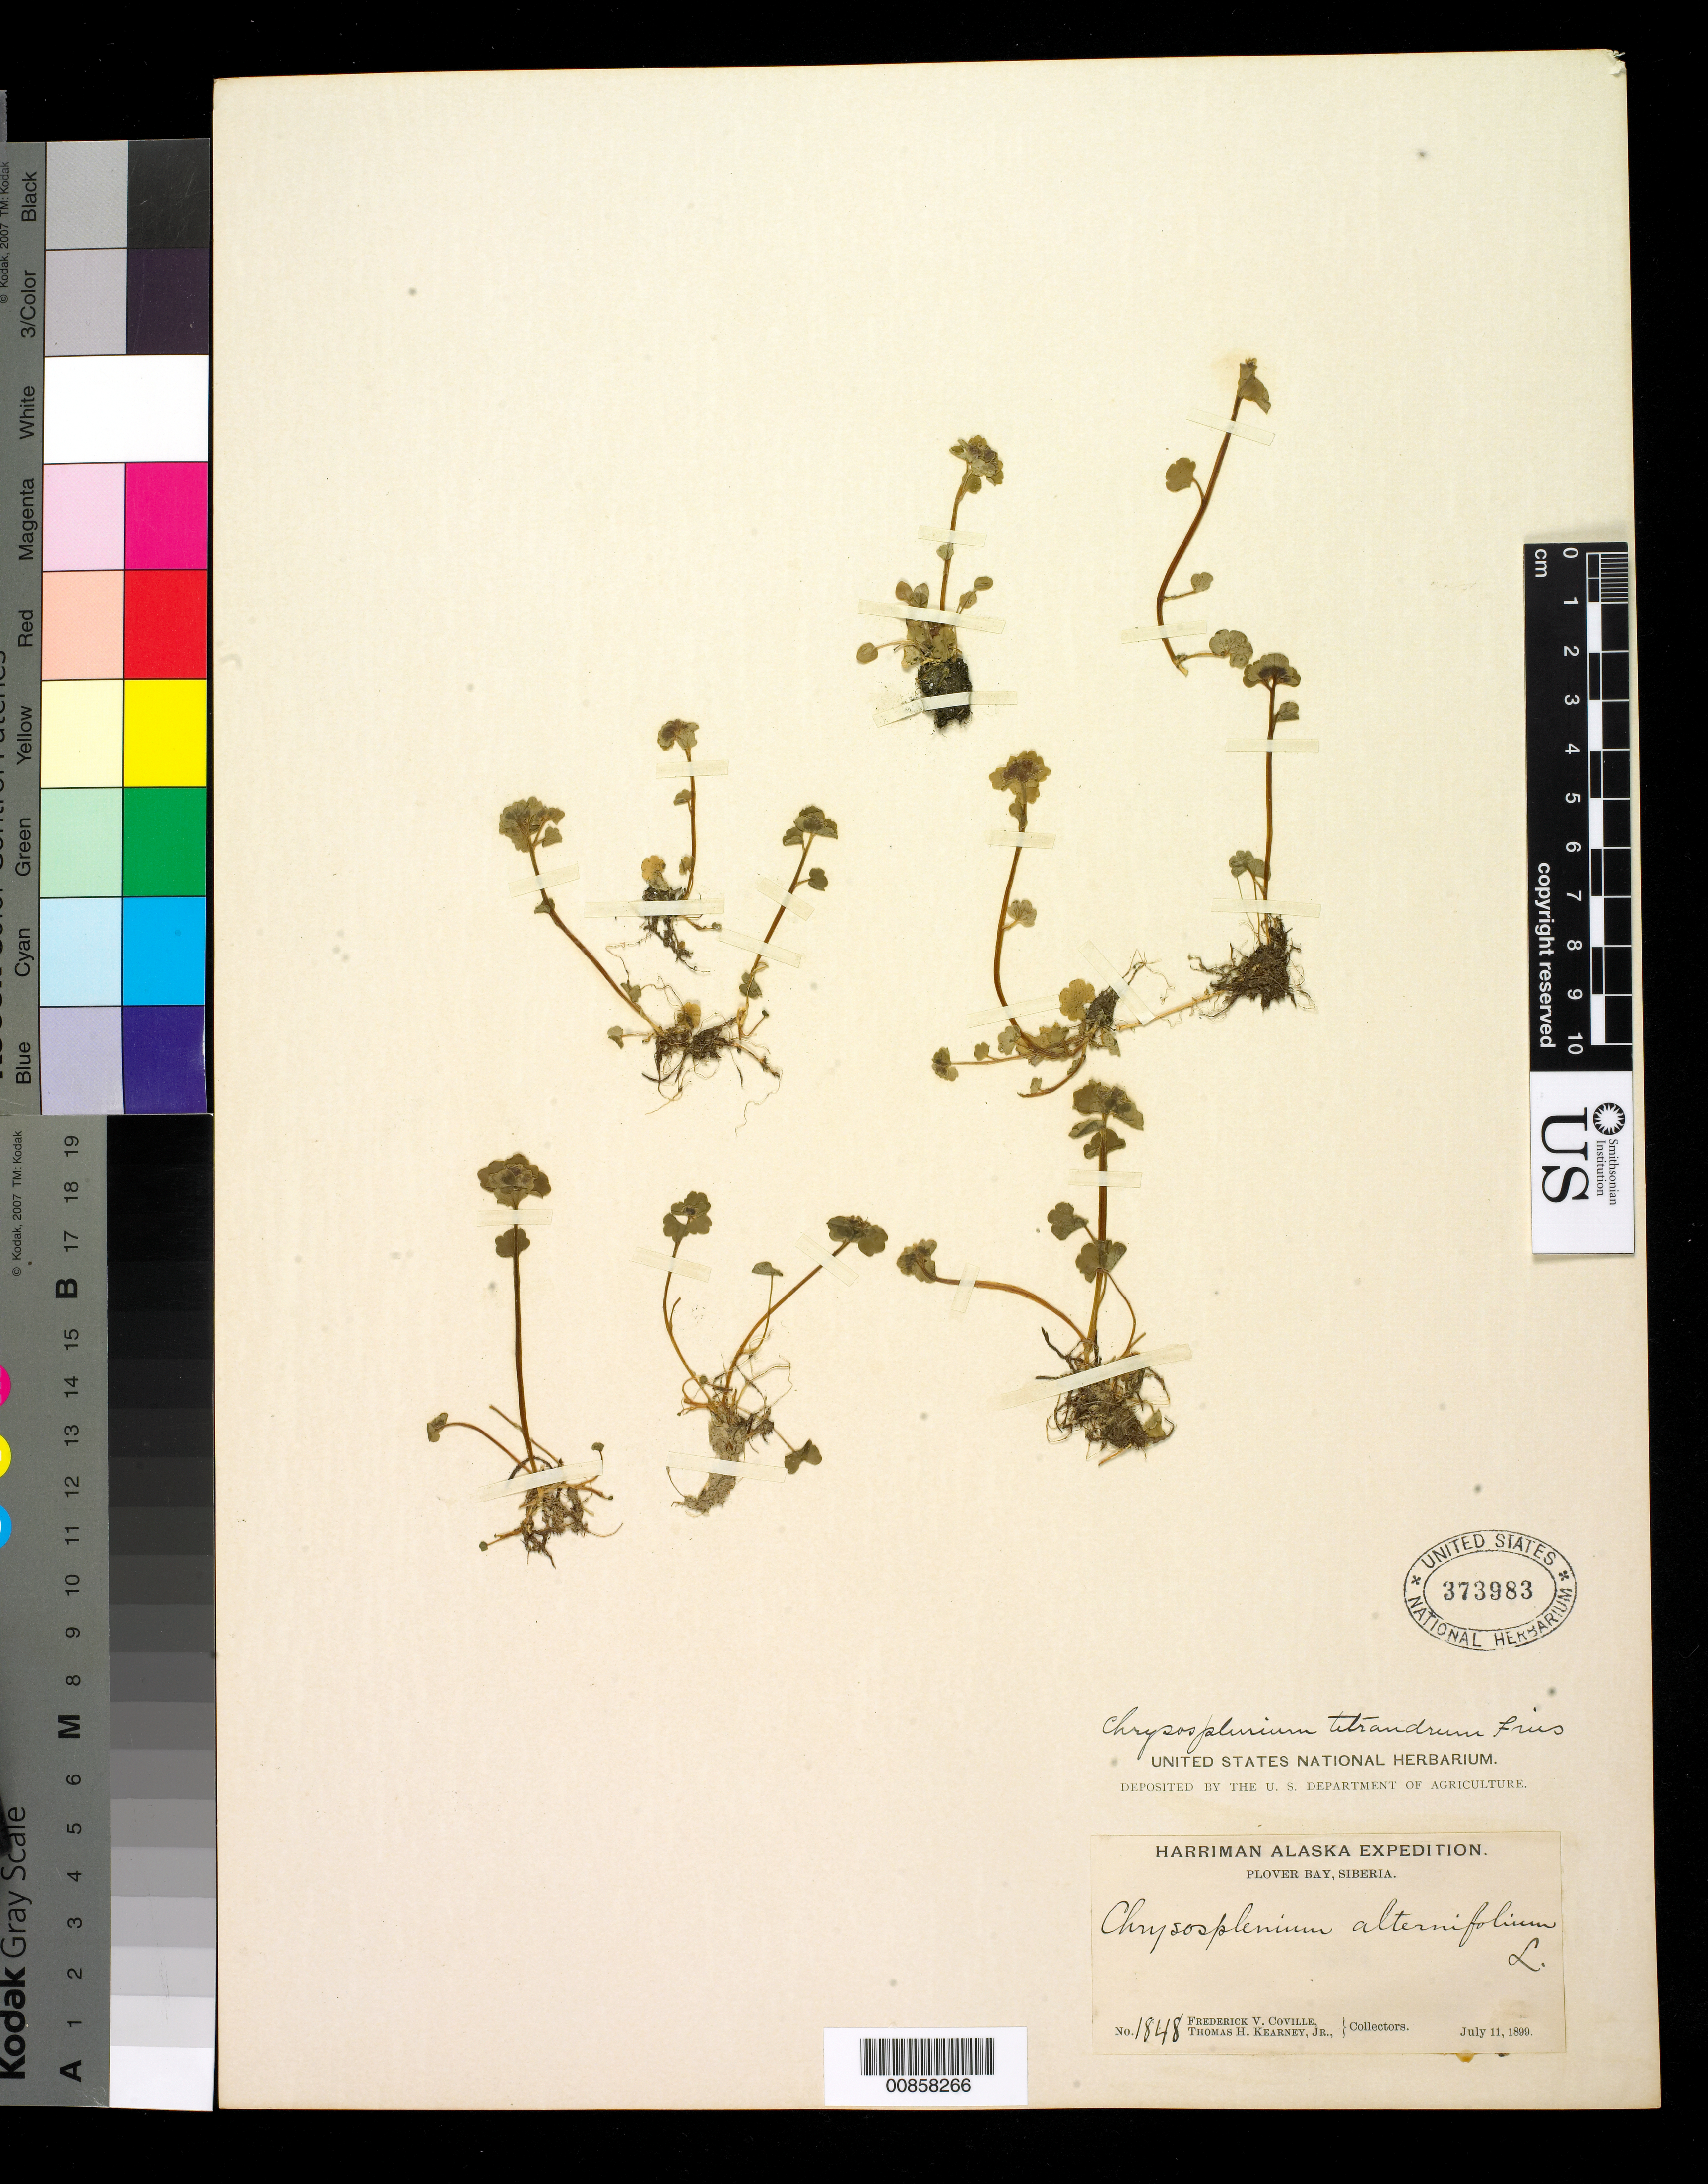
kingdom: Plantae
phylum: Tracheophyta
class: Magnoliopsida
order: Saxifragales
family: Saxifragaceae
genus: Chrysosplenium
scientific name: Chrysosplenium tetrandrum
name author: (N. Lund) Th. Fr.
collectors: F. V. Coville & T. H. Kearney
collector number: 1848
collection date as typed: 11 Jul 1899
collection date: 1899-07-11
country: United States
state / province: Alaska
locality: Plover Bay, Siberia [Plover [Providence] Bay is on the easternmost tip of the Russian far east, on Chukotka Pen.]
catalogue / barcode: US 373983